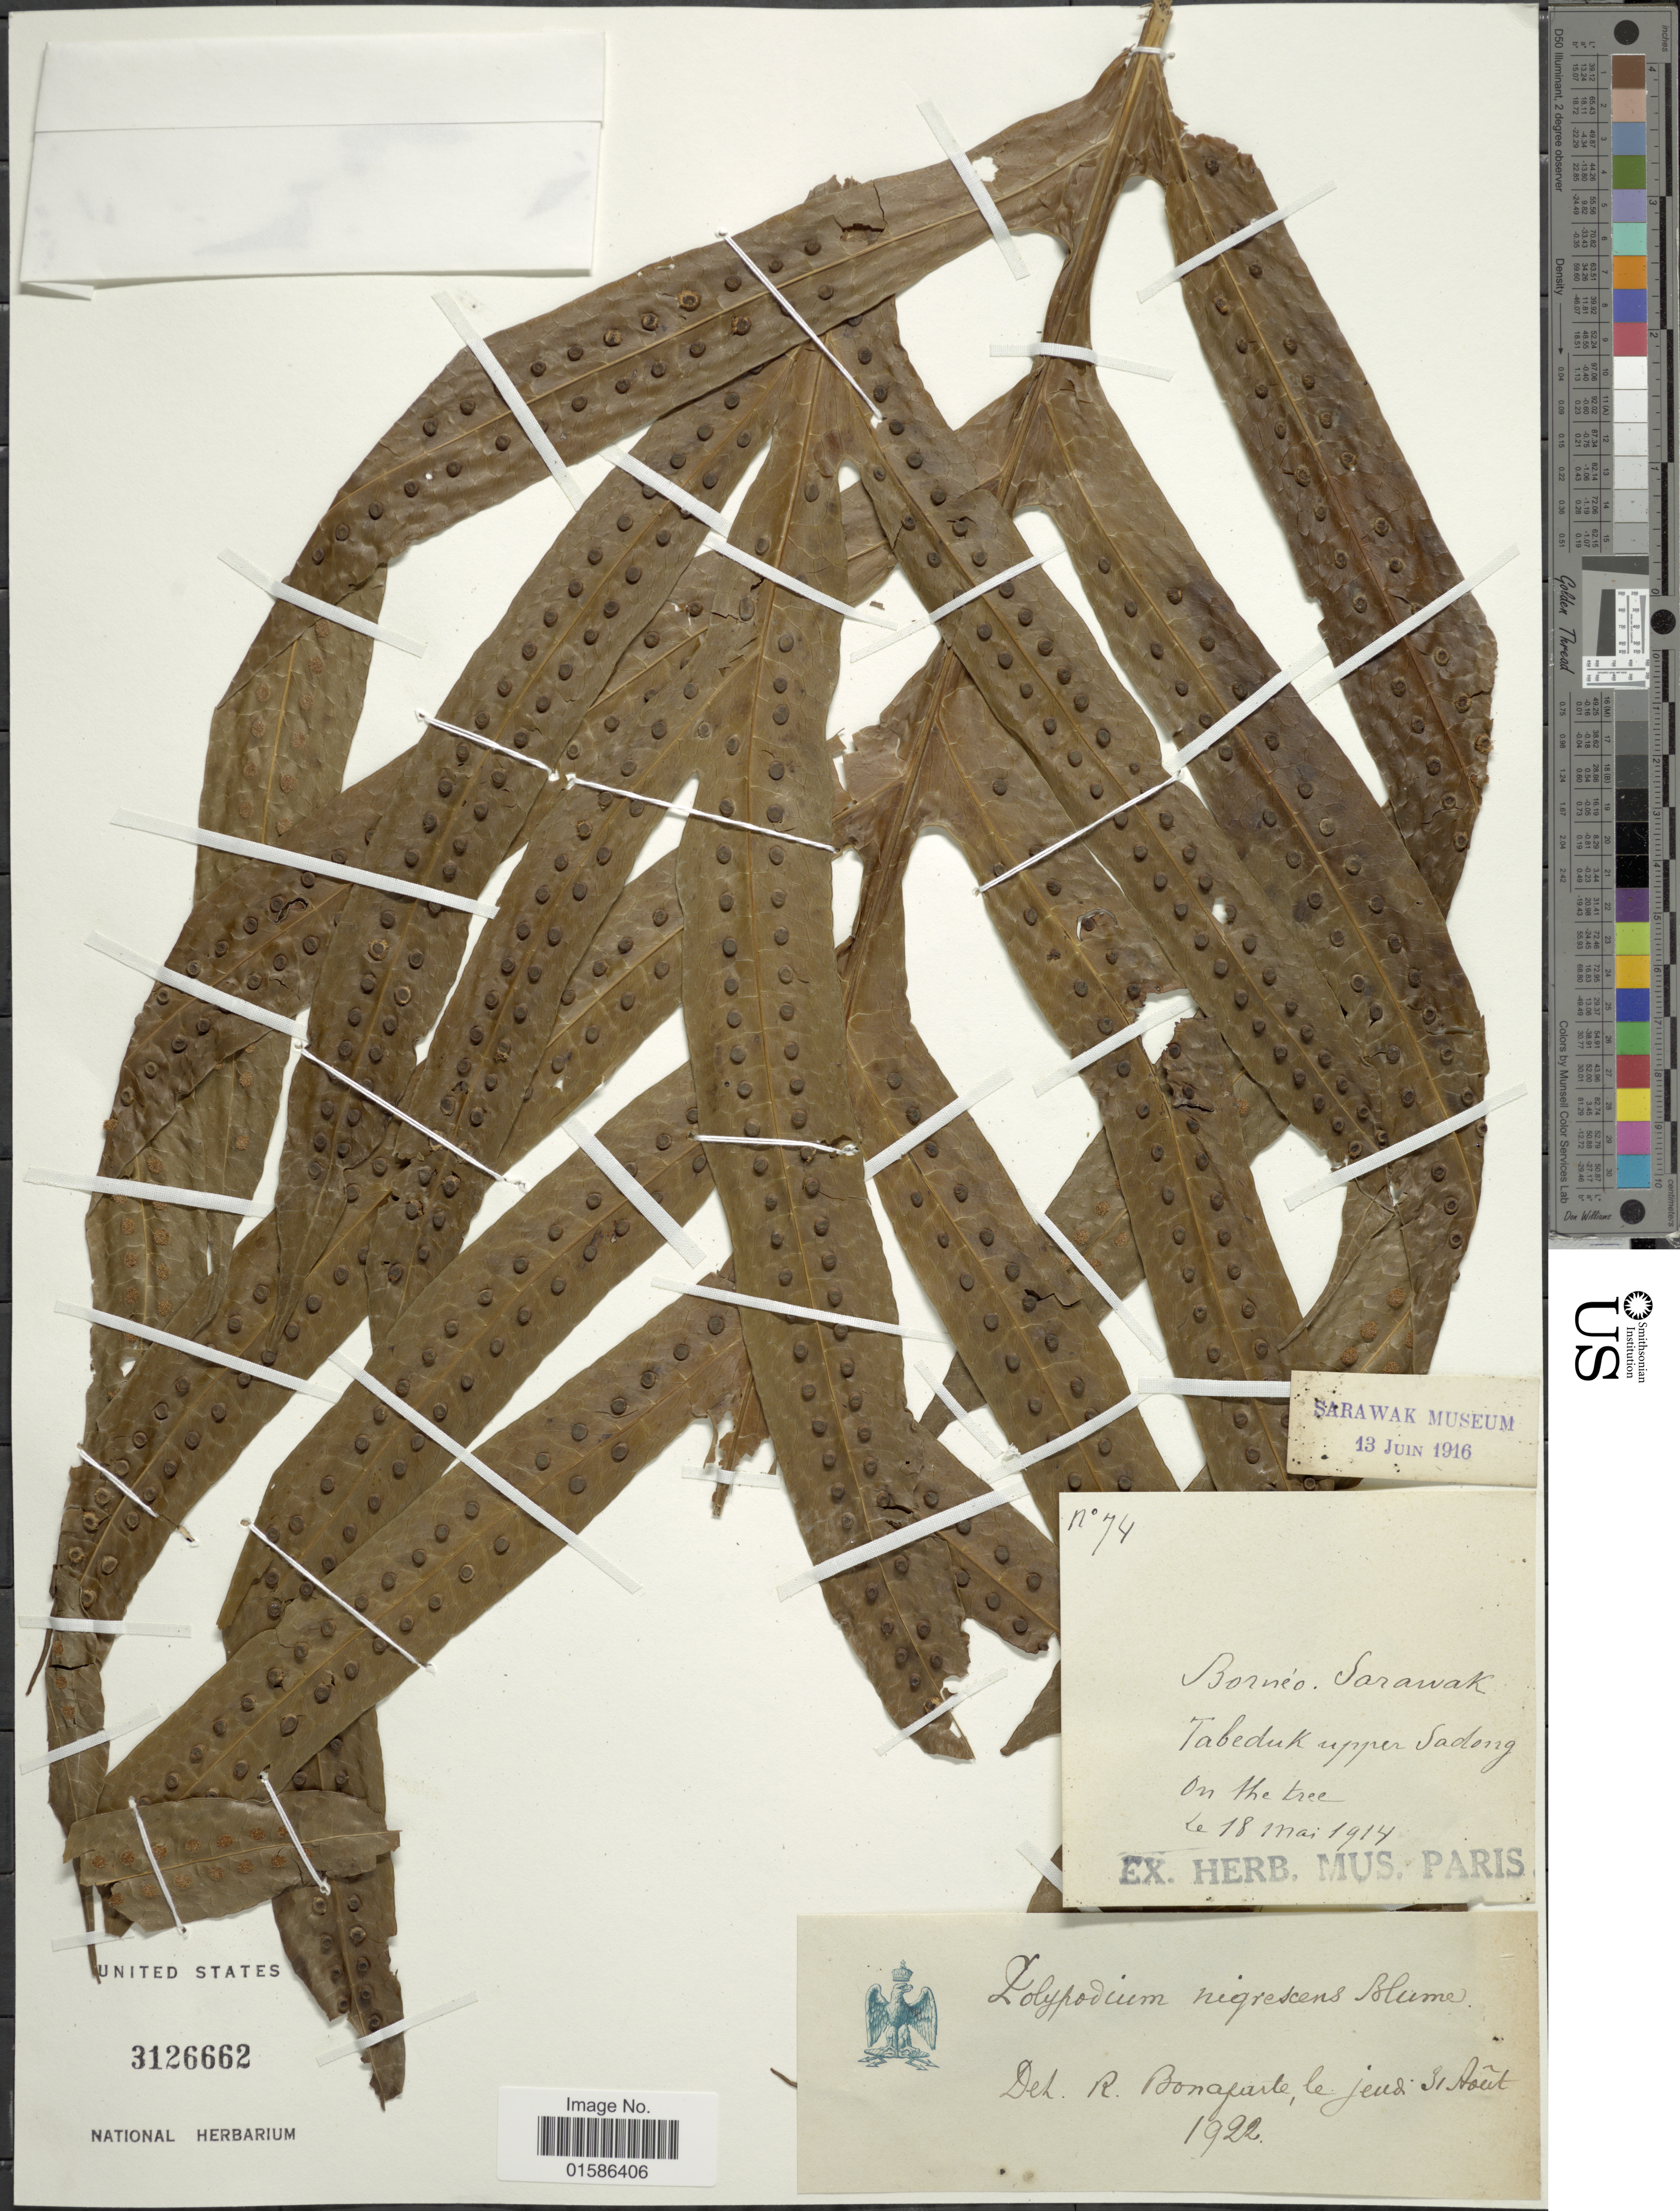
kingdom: Plantae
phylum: Tracheophyta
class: Polypodiopsida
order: Polypodiales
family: Polypodiaceae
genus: Microsorum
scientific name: Microsorum membranifolium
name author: (R. Br.) Ching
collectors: ex herb. Mus. Paris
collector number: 74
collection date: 1914-05-18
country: Malaysia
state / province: Sarawak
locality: Borneo, Tabeduk upper Sadong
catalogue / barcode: US 3126662